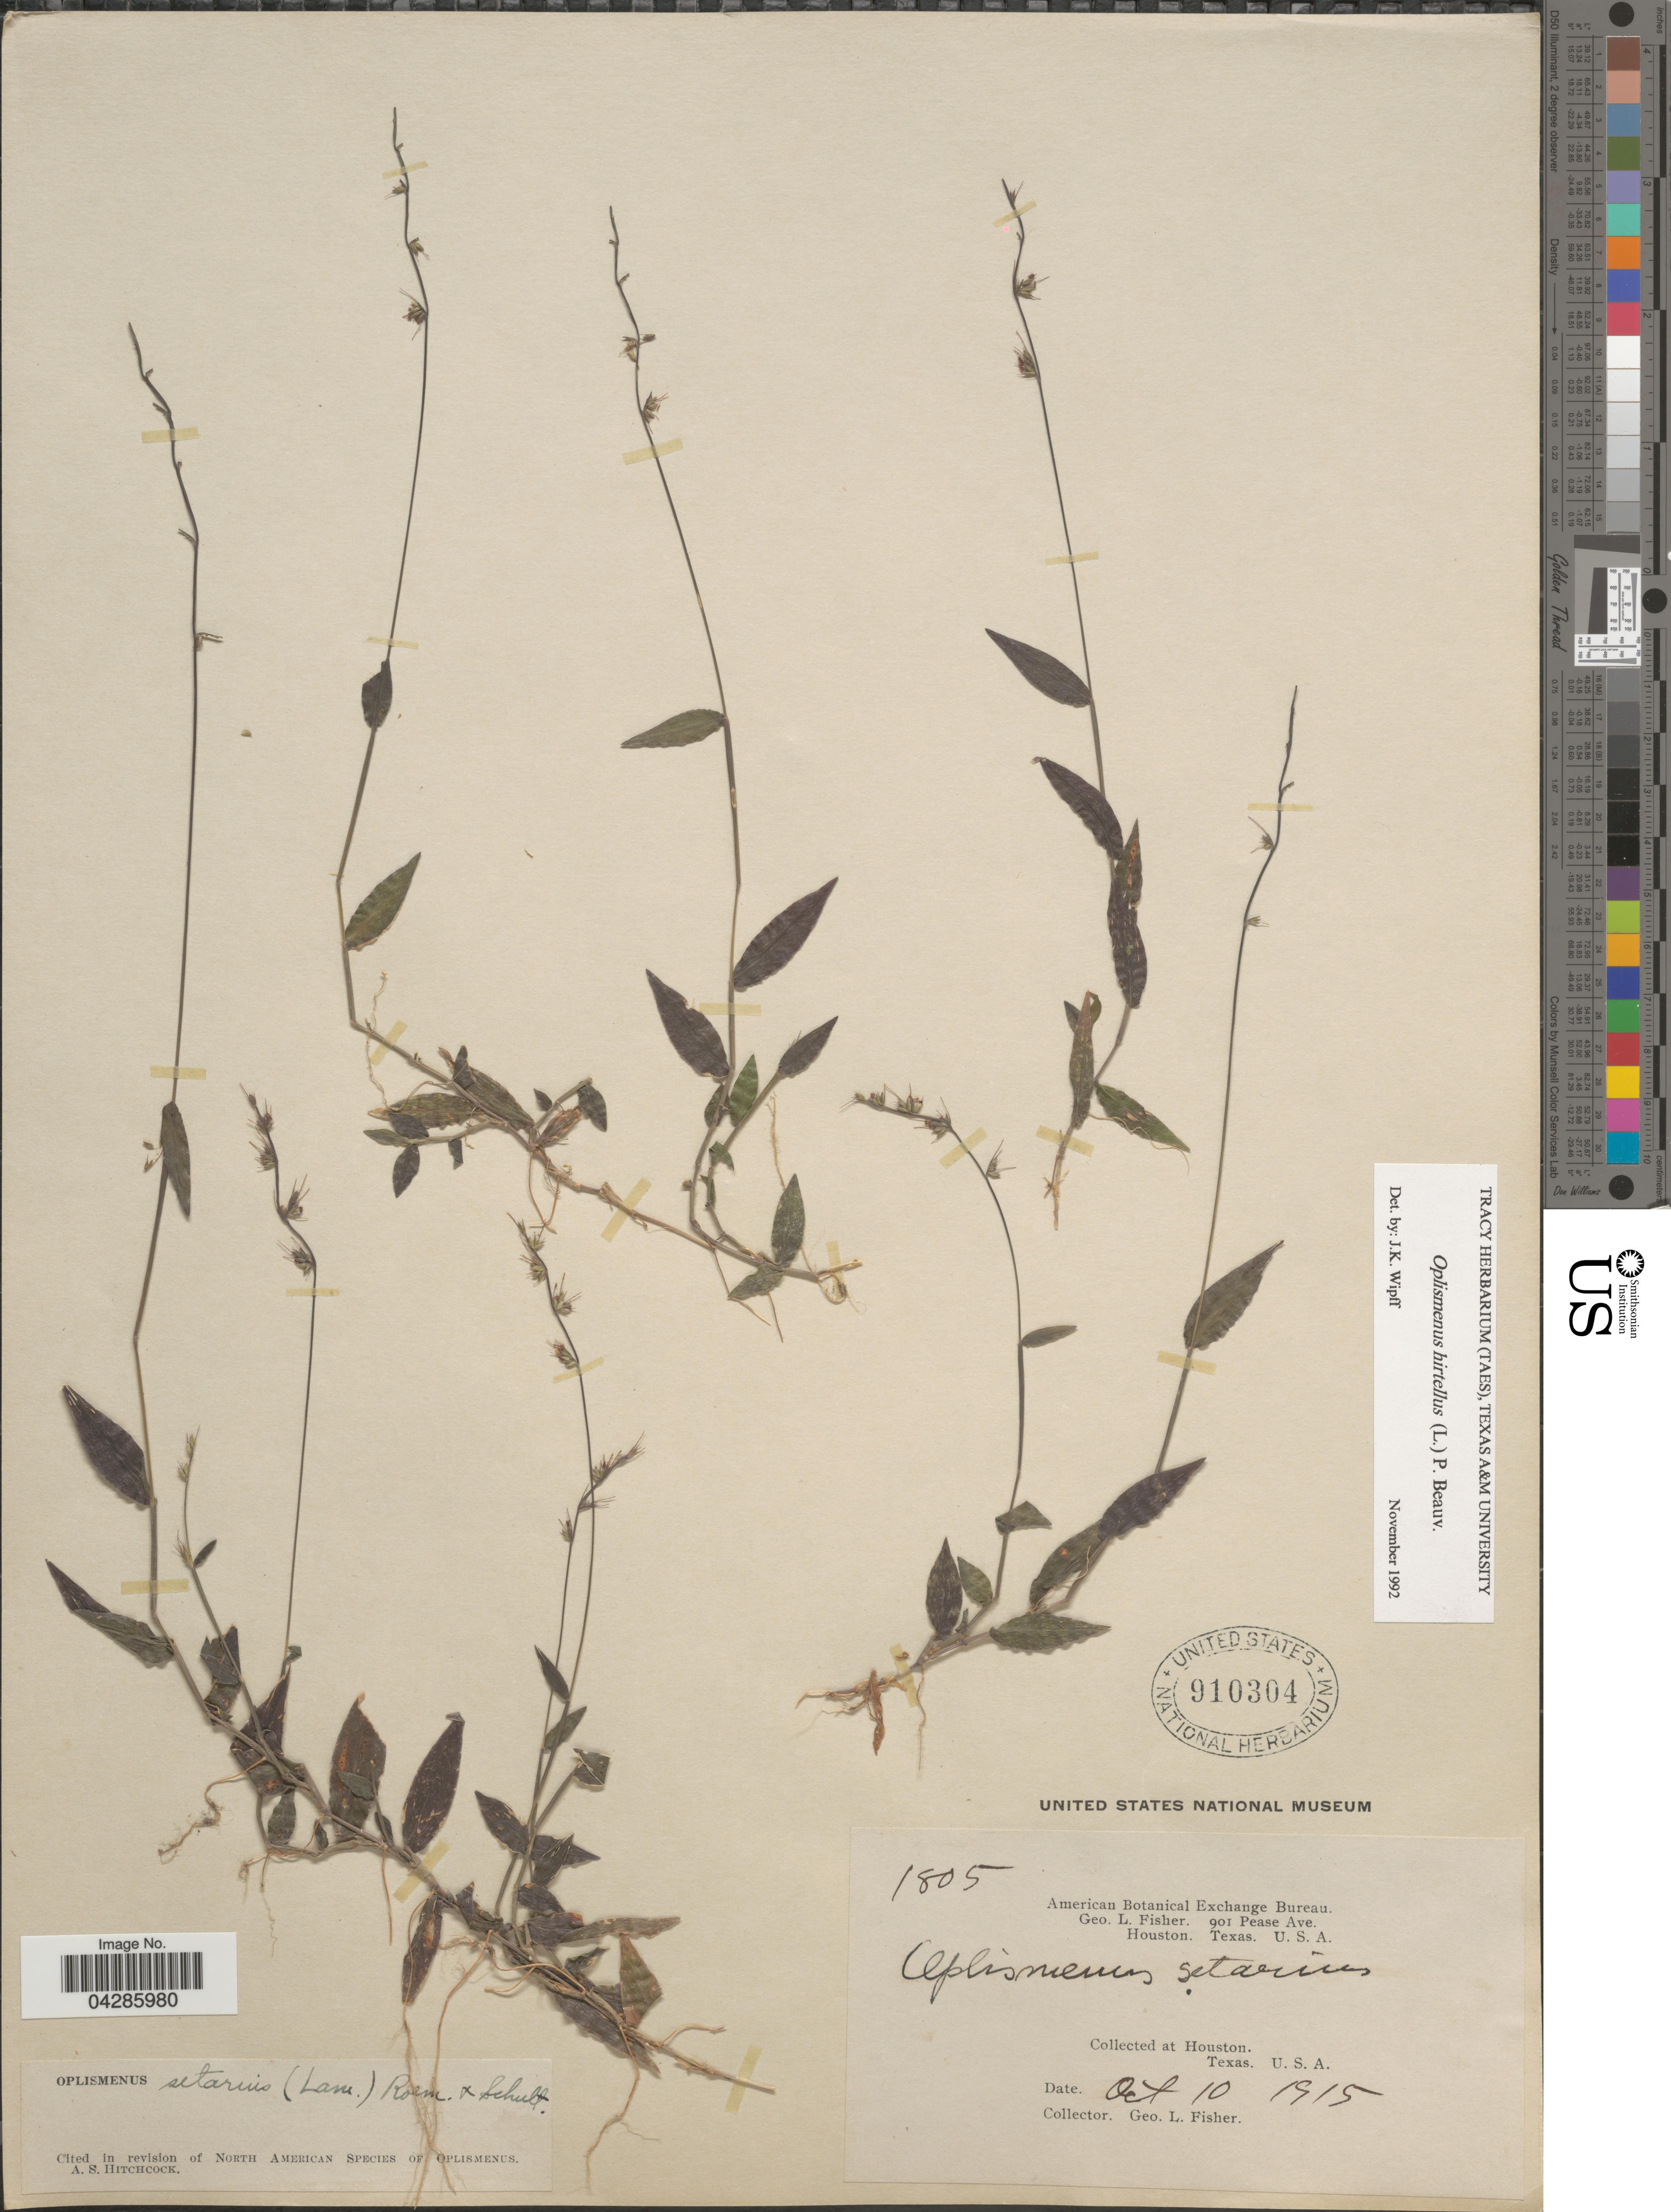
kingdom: Plantae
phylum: Tracheophyta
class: Liliopsida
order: Poales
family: Poaceae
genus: Oplismenus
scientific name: Oplismenus hirtellus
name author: (L.) P. Beauv.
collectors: G. L. Fisher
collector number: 1805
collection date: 1915-10-10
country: United States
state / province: Texas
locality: Houston.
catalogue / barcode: US 910304